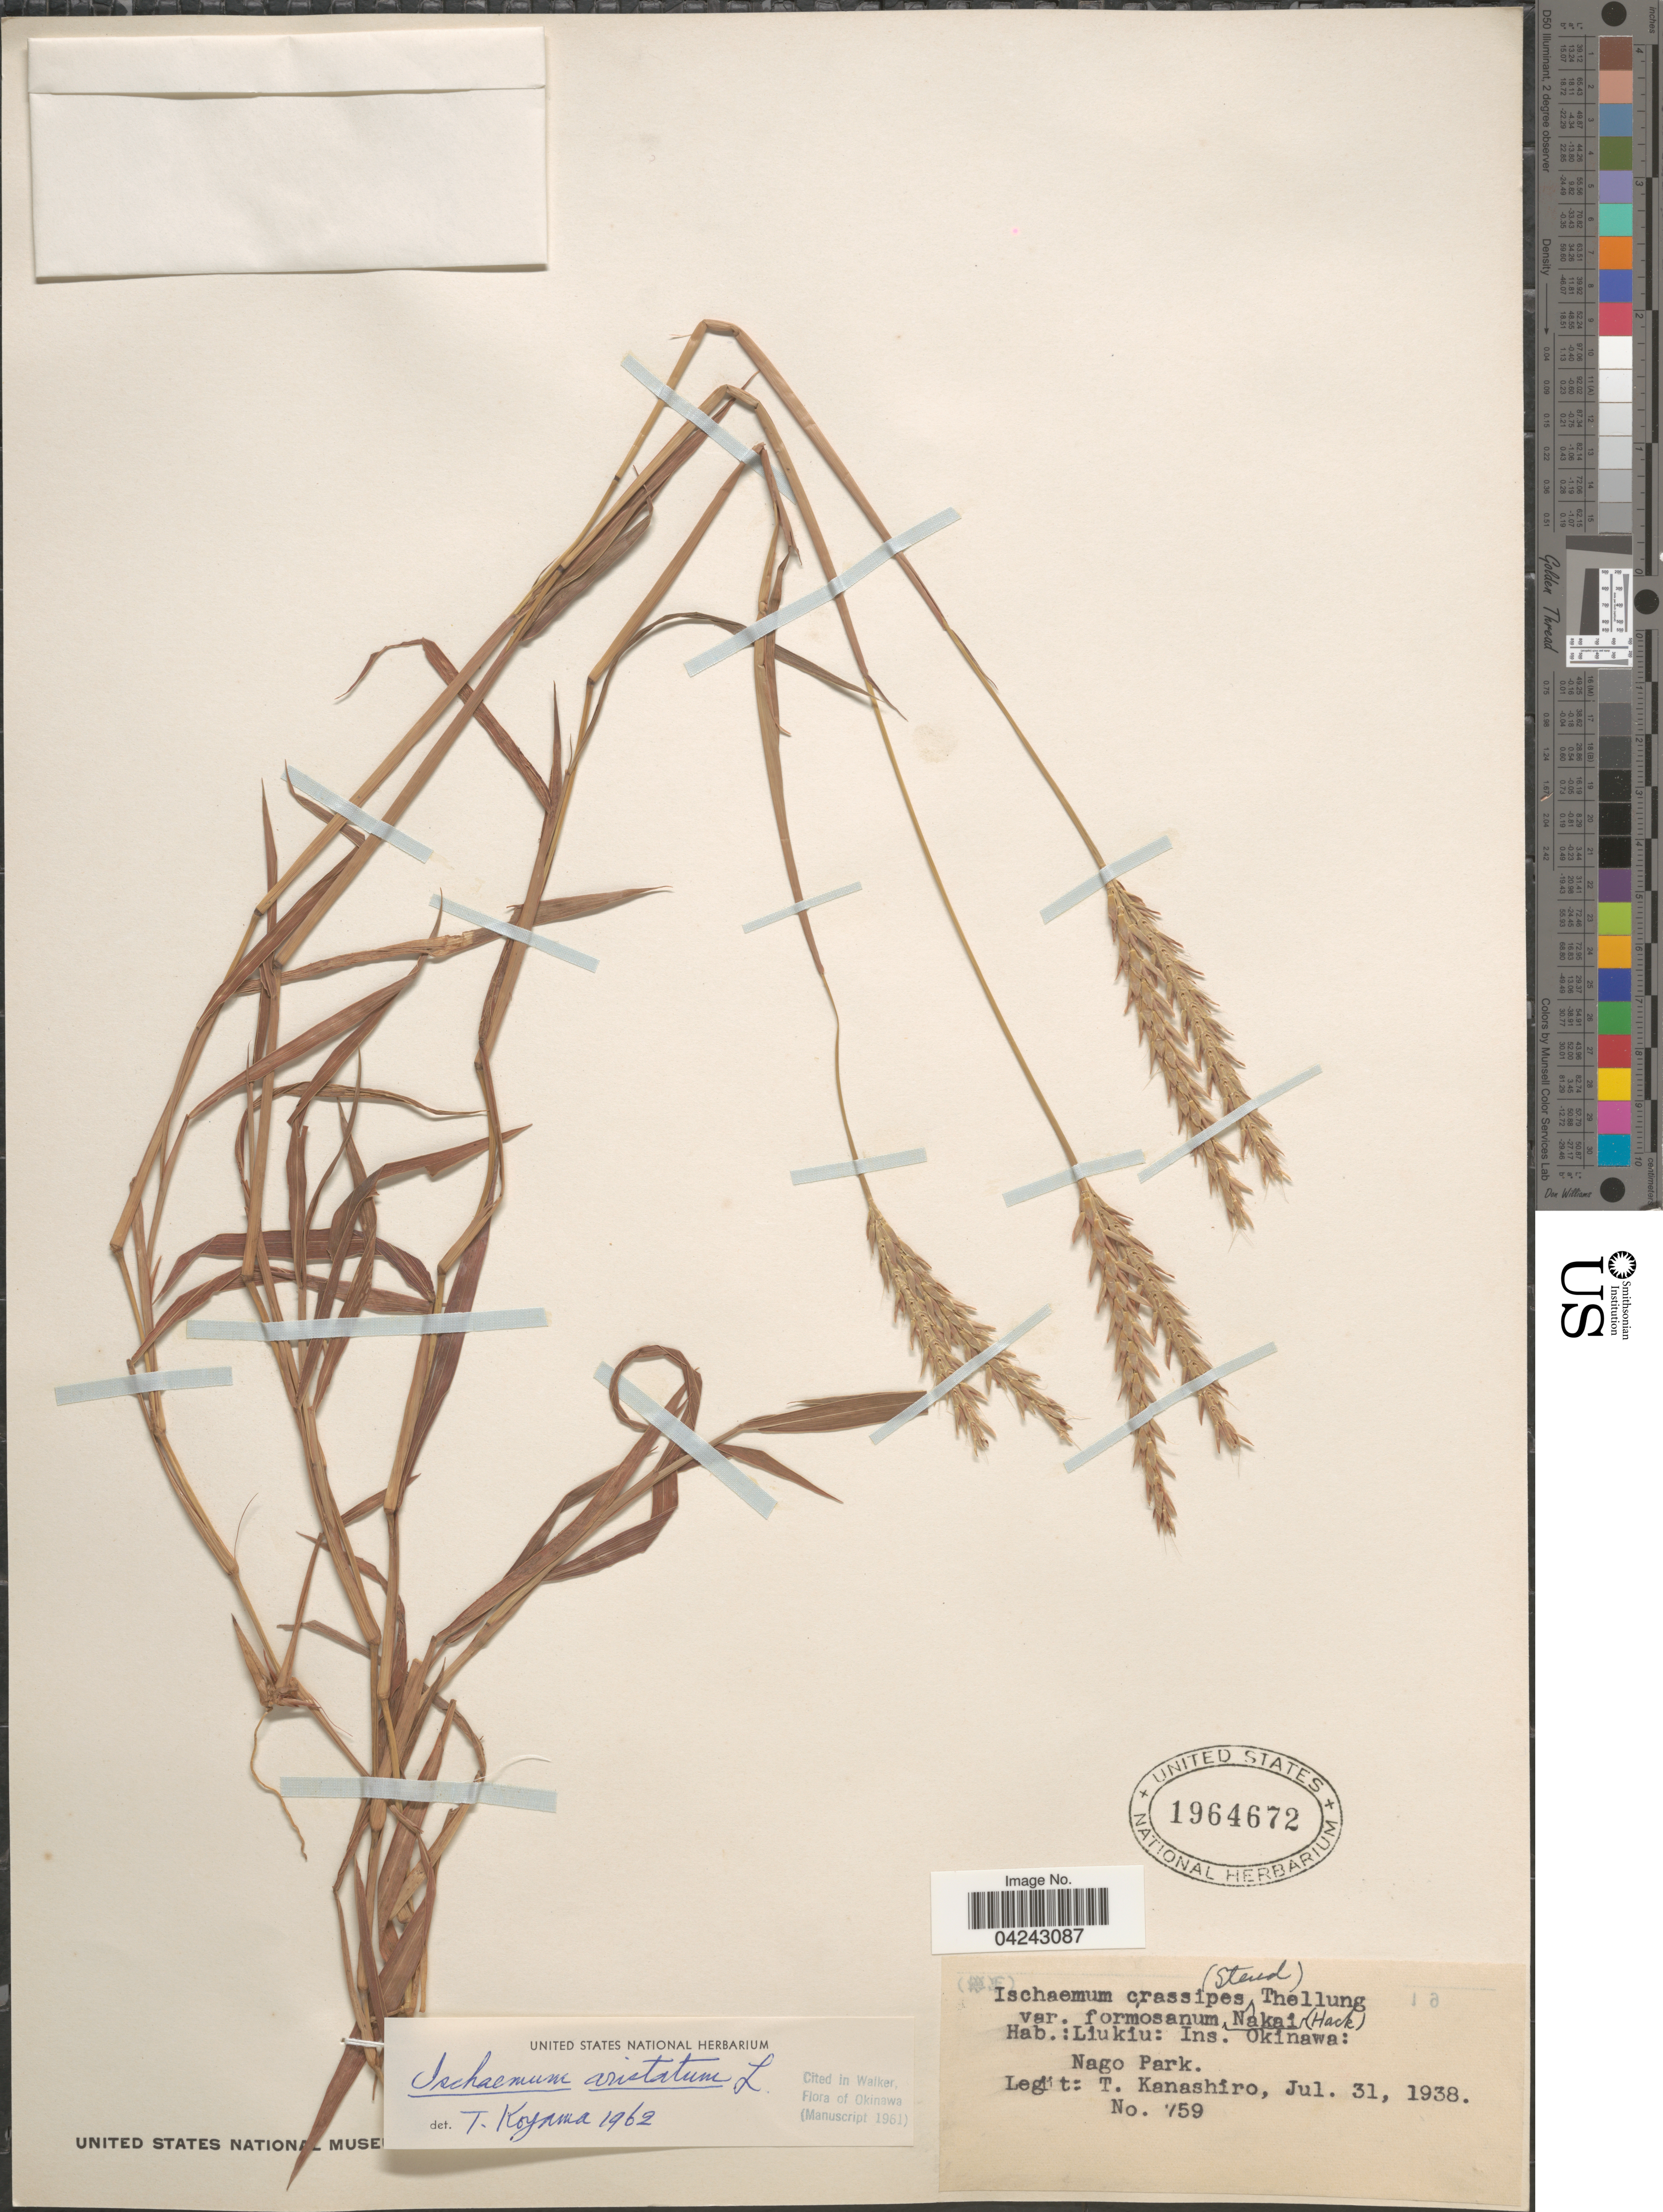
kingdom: Plantae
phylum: Tracheophyta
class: Liliopsida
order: Poales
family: Poaceae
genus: Ischaemum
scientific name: Ischaemum aristatum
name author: L.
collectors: T. Kanashiro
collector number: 759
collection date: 1938-07-31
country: Japan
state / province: Okinawa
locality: Liukiu: Ins. Okinawa: Nago Park.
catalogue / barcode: US 1964672